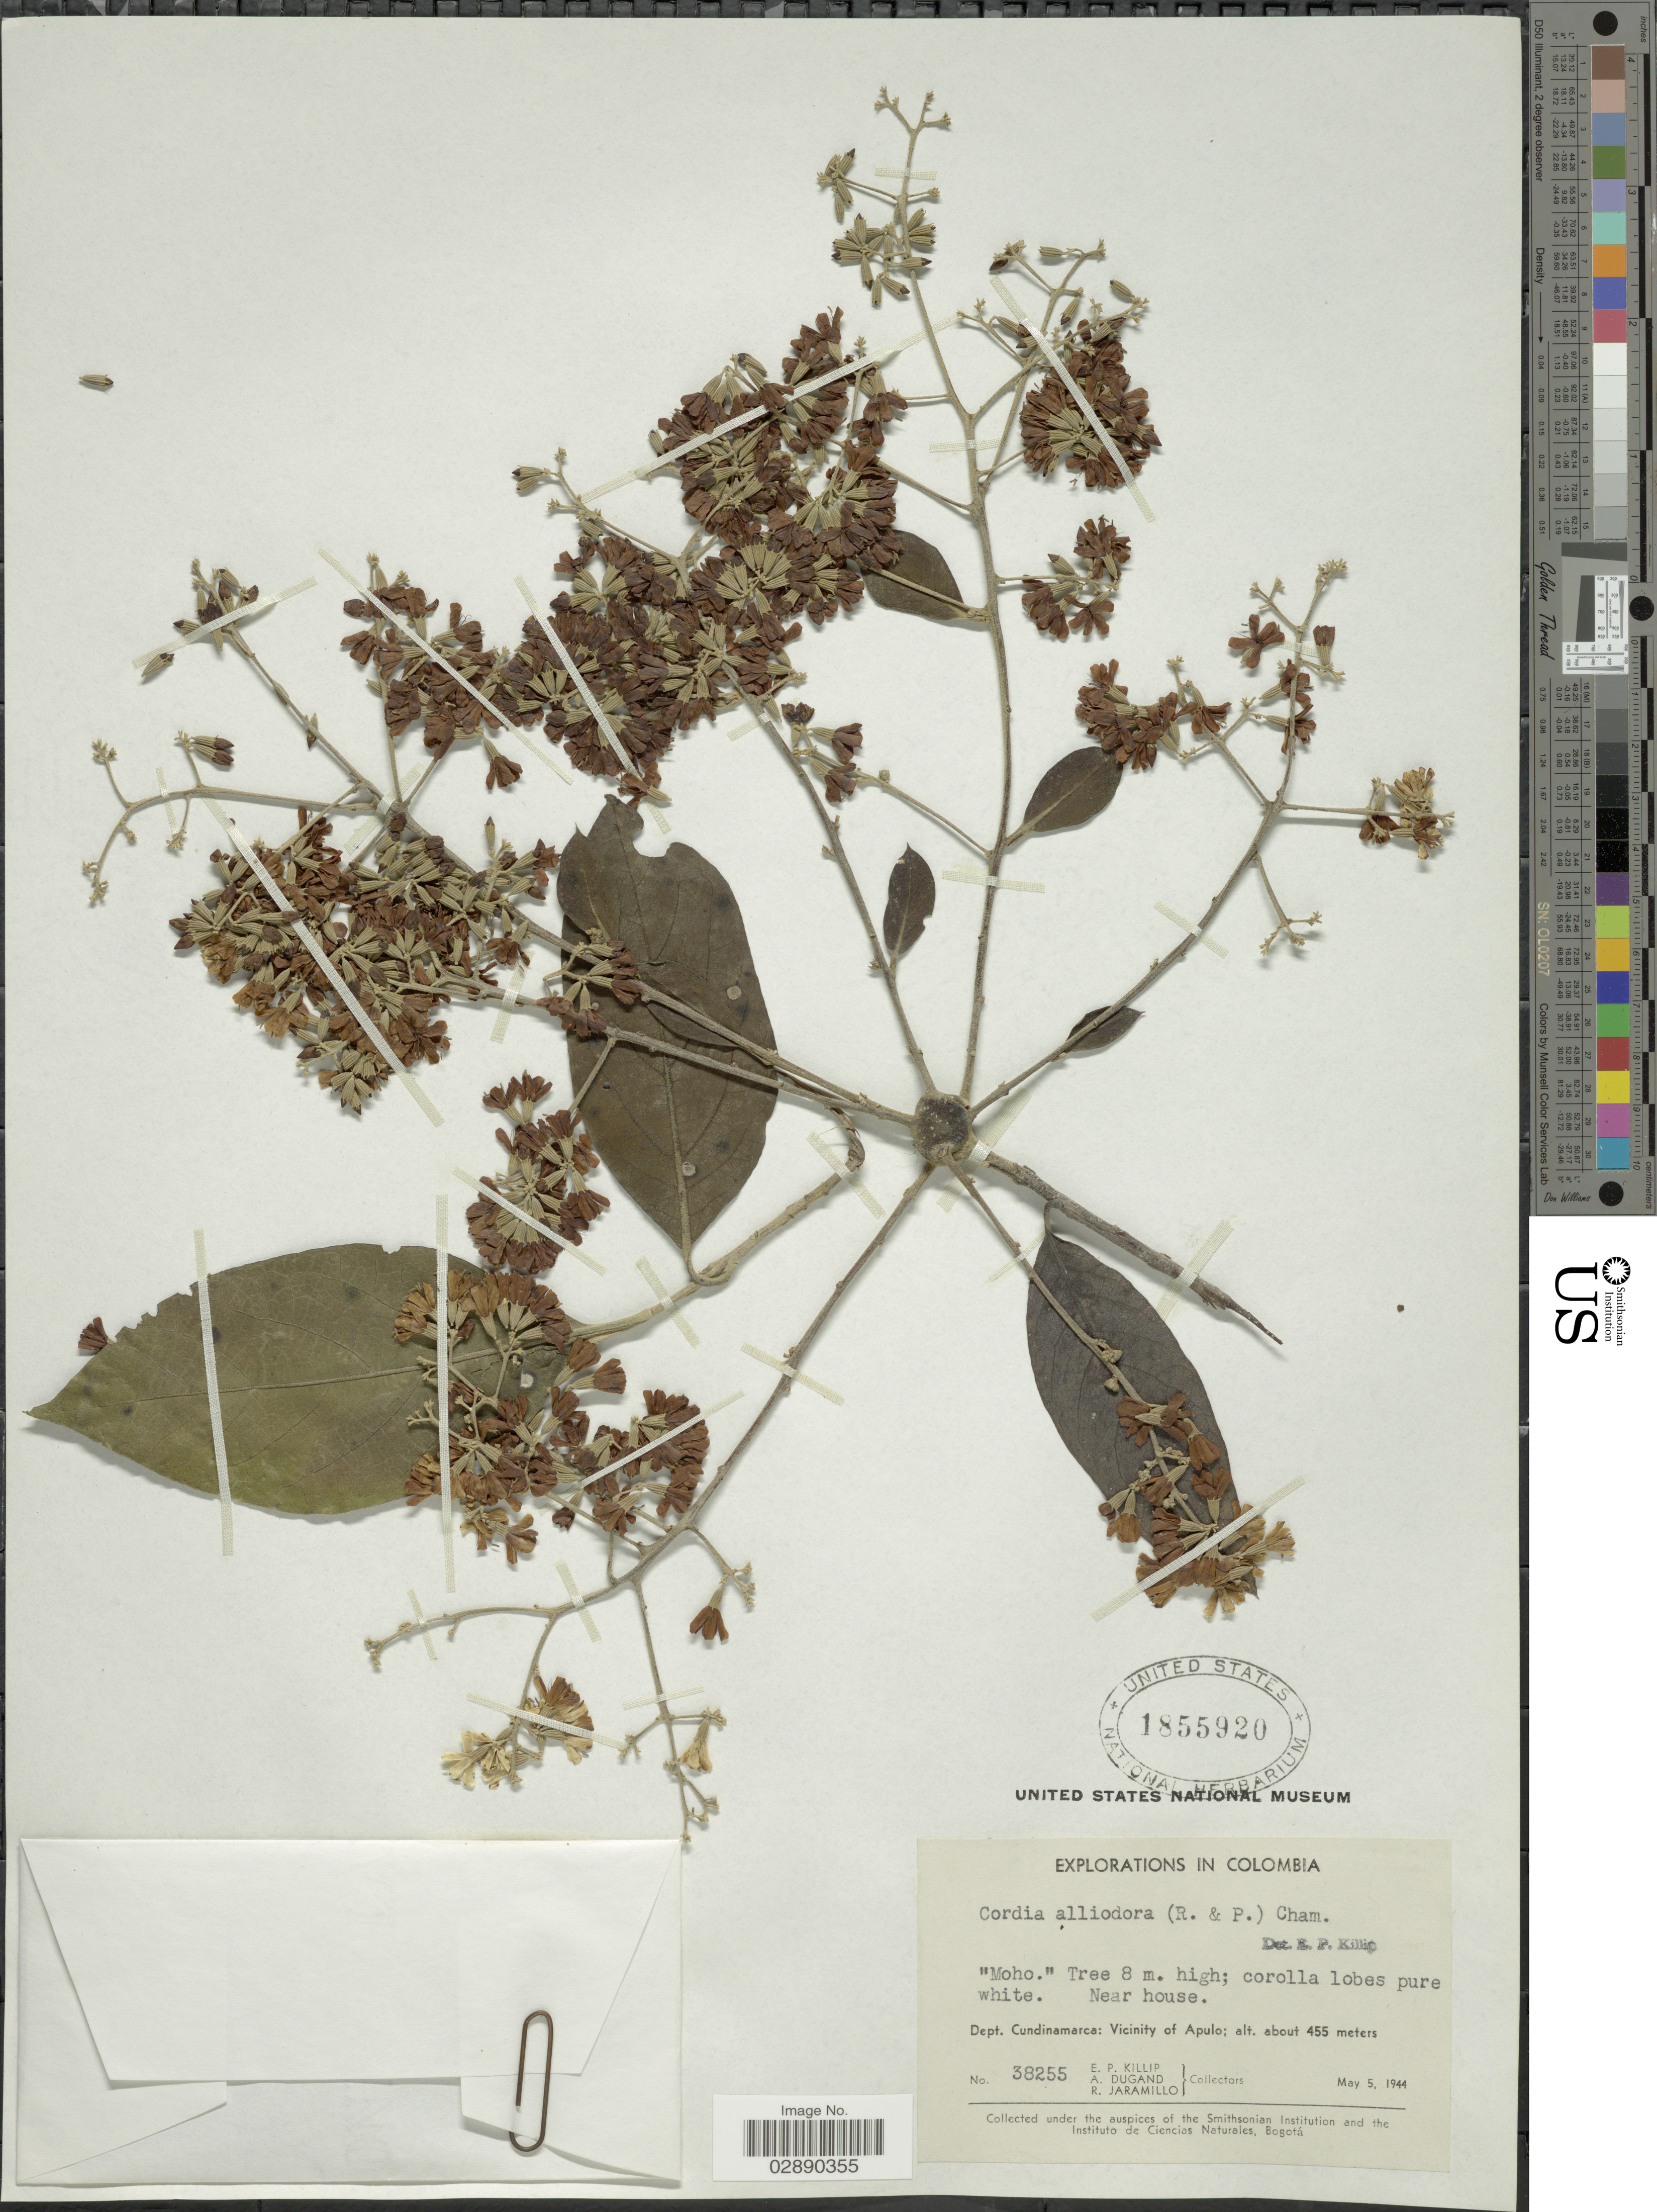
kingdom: Plantae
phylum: Tracheophyta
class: Magnoliopsida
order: Boraginales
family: Cordiaceae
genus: Cordia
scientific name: Cordia alliodora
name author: (Ruiz & Pav.) Oken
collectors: E. P. Killip, A. Dugand & R. Jaramillo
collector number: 38255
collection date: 1944-05-05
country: Colombia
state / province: Cundinamarca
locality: Dept. Cundinamarca: Vicinity of Apulo.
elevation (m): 455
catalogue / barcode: US 1855920